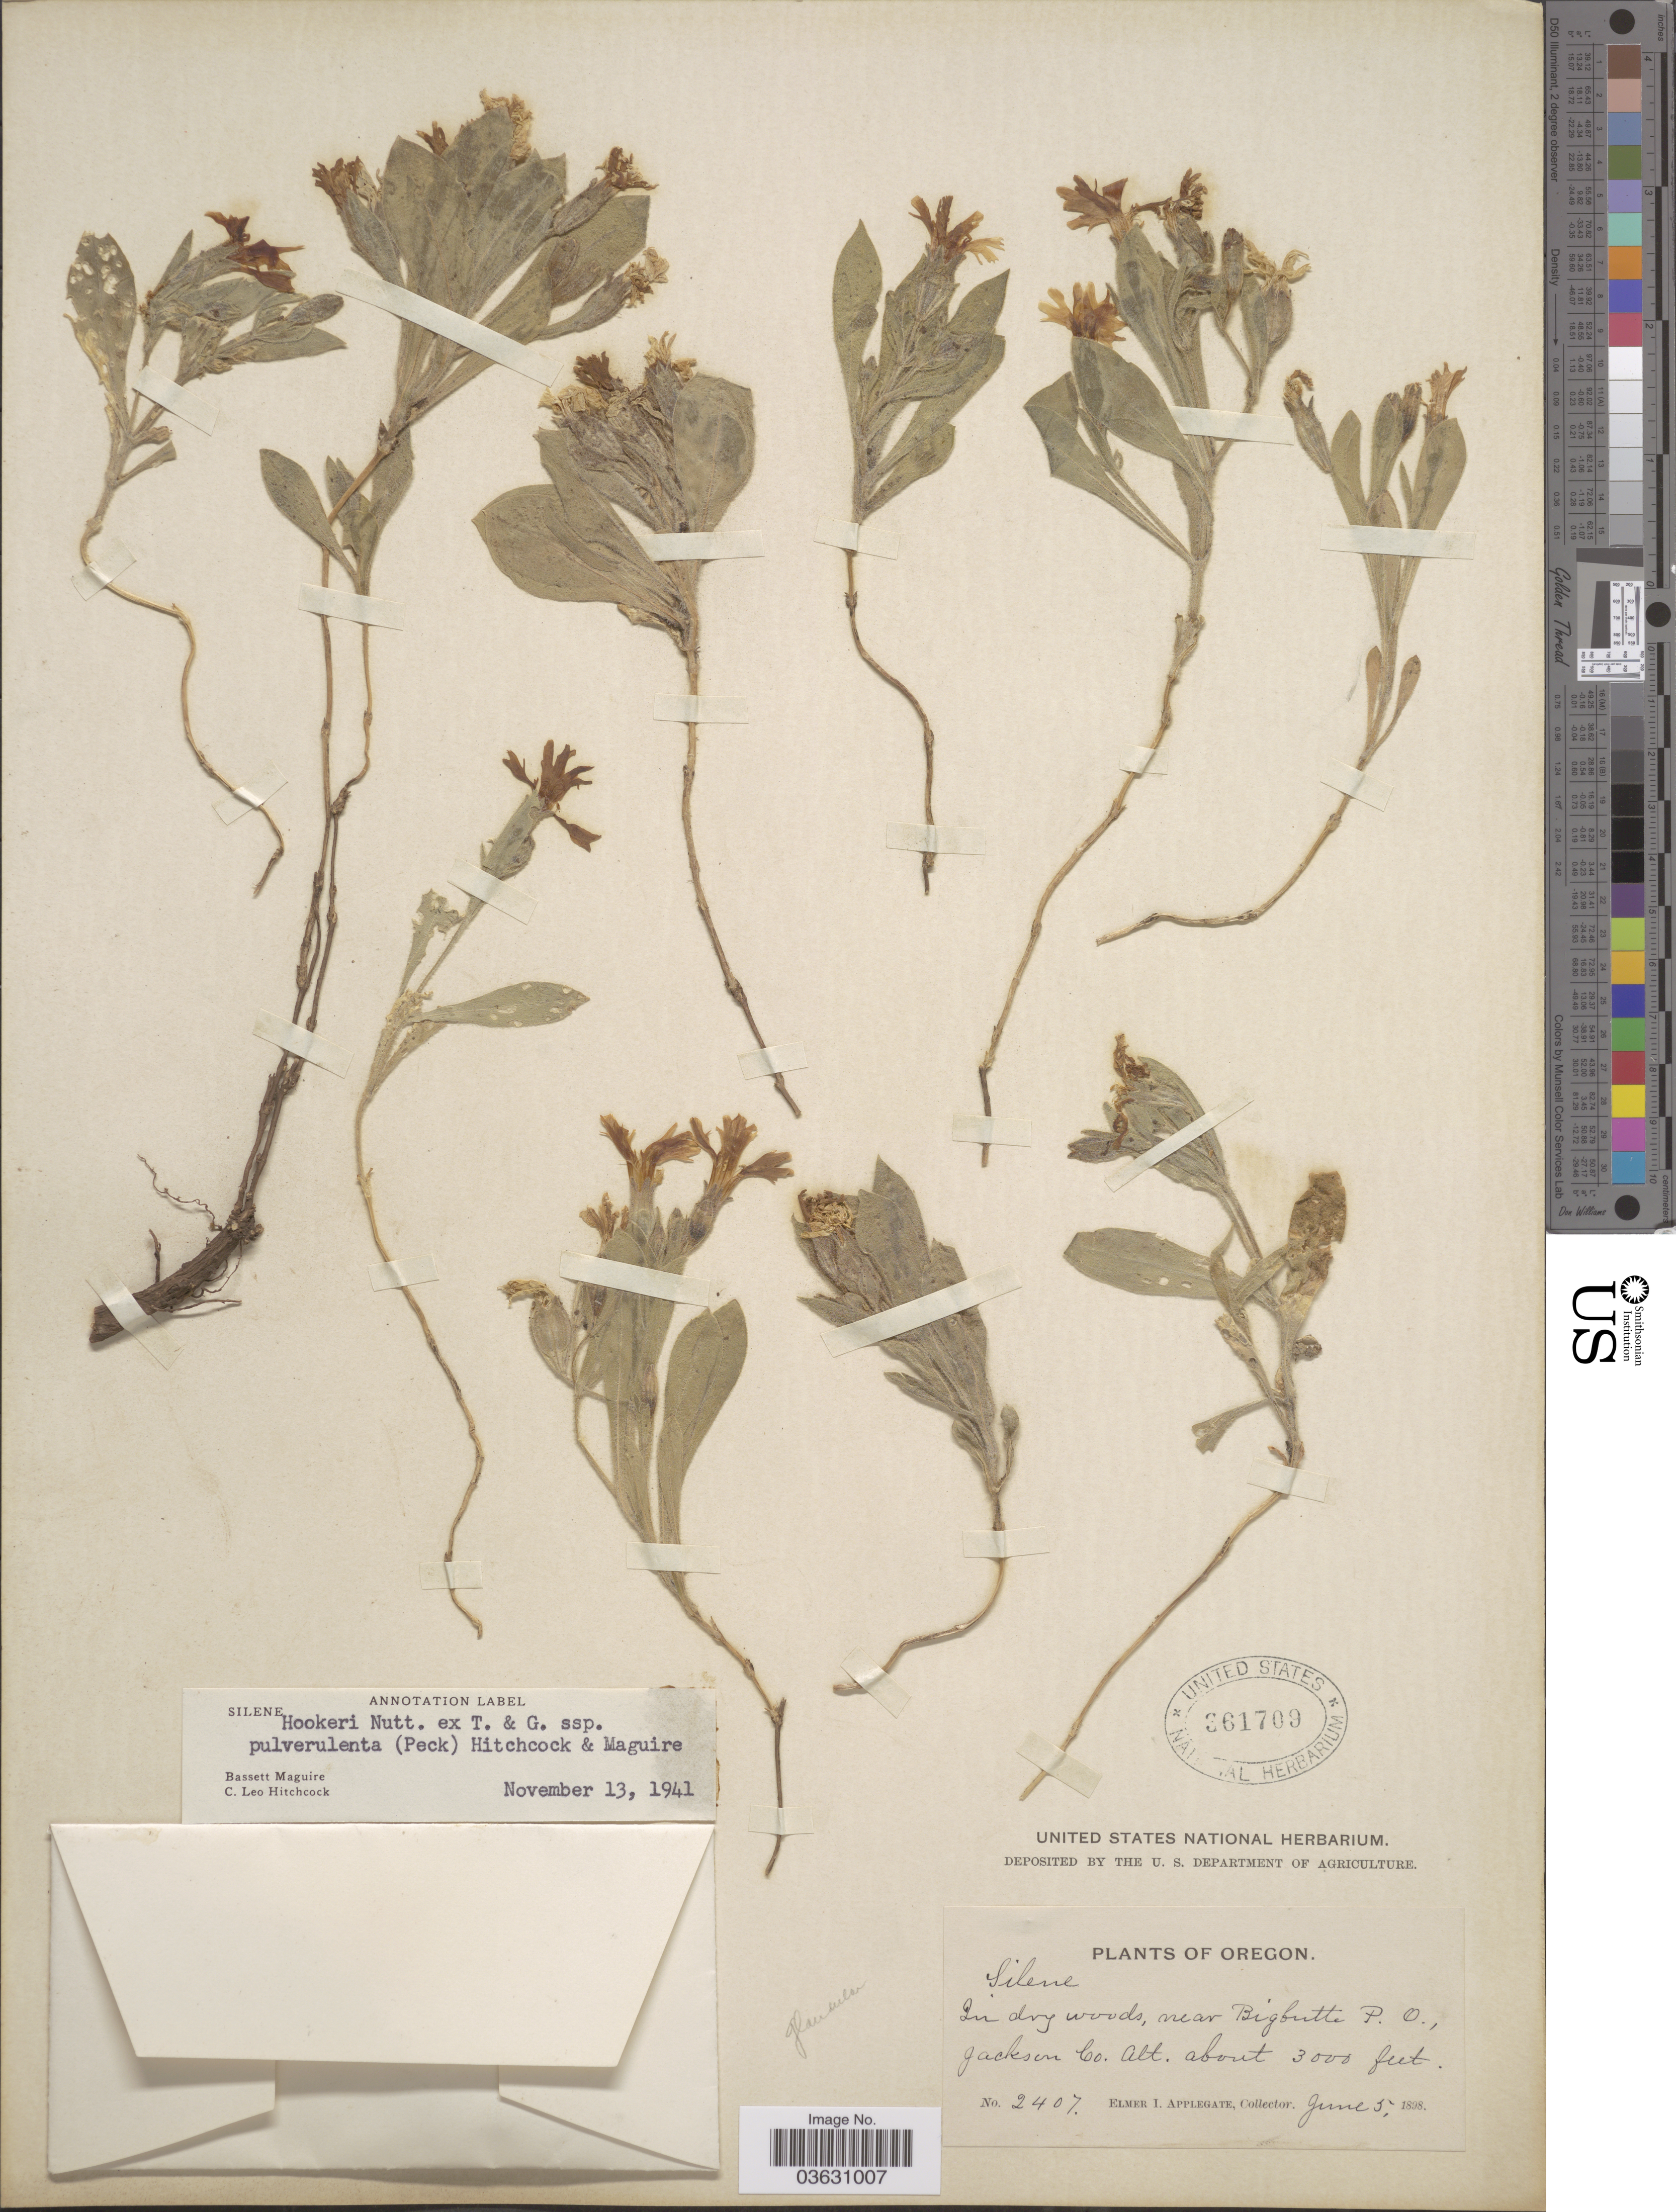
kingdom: Plantae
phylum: Tracheophyta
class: Magnoliopsida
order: Caryophyllales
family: Caryophyllaceae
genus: Silene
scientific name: Silene hookeri subsp. pulverulenta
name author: (M. Peck) C.L. Hitchc. & Maguire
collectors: E. I. Applegate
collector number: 2407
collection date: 1898-06-05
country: United States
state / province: Oregon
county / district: Jackson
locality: In dry woods, near Bigbutte P.O., Jackson Co.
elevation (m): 914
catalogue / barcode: US 361709